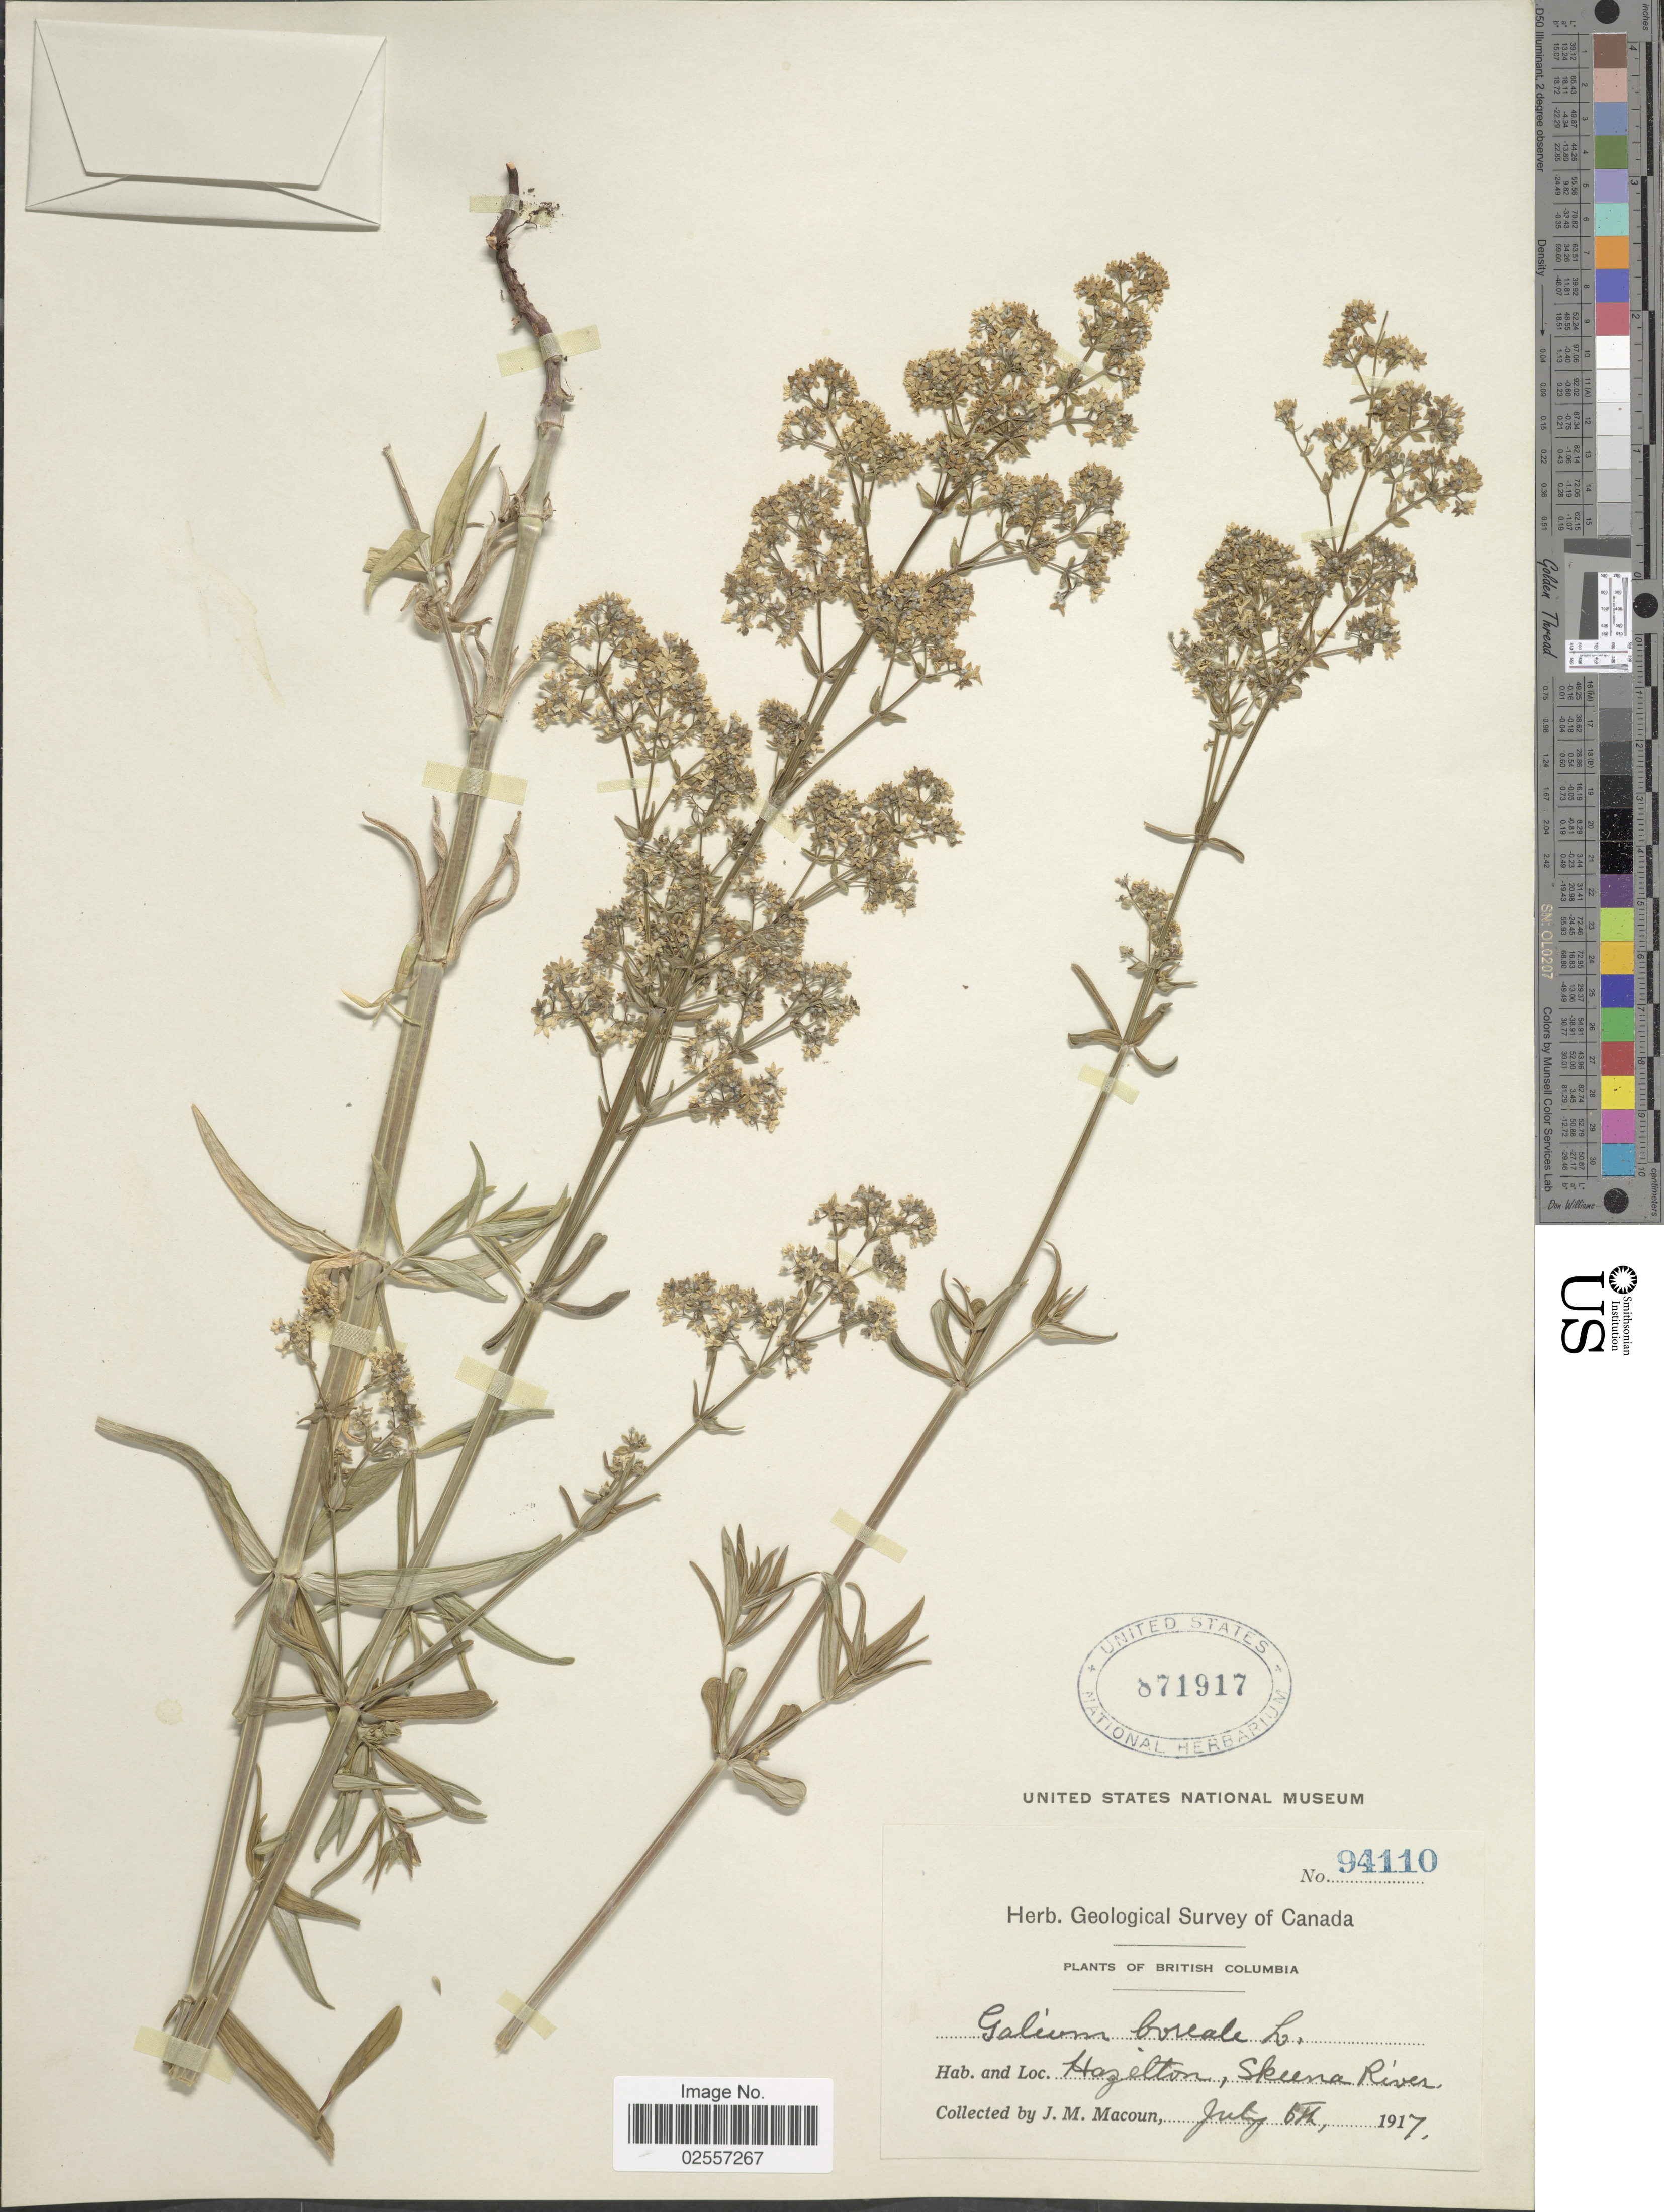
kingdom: Plantae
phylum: Tracheophyta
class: Magnoliopsida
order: Gentianales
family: Rubiaceae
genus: Galium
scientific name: Galium boreale L.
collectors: J. M. Macoun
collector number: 94110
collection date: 1917-07-06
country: Canada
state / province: British Columbia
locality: Hazelton, Skeena River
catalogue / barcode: US 871817